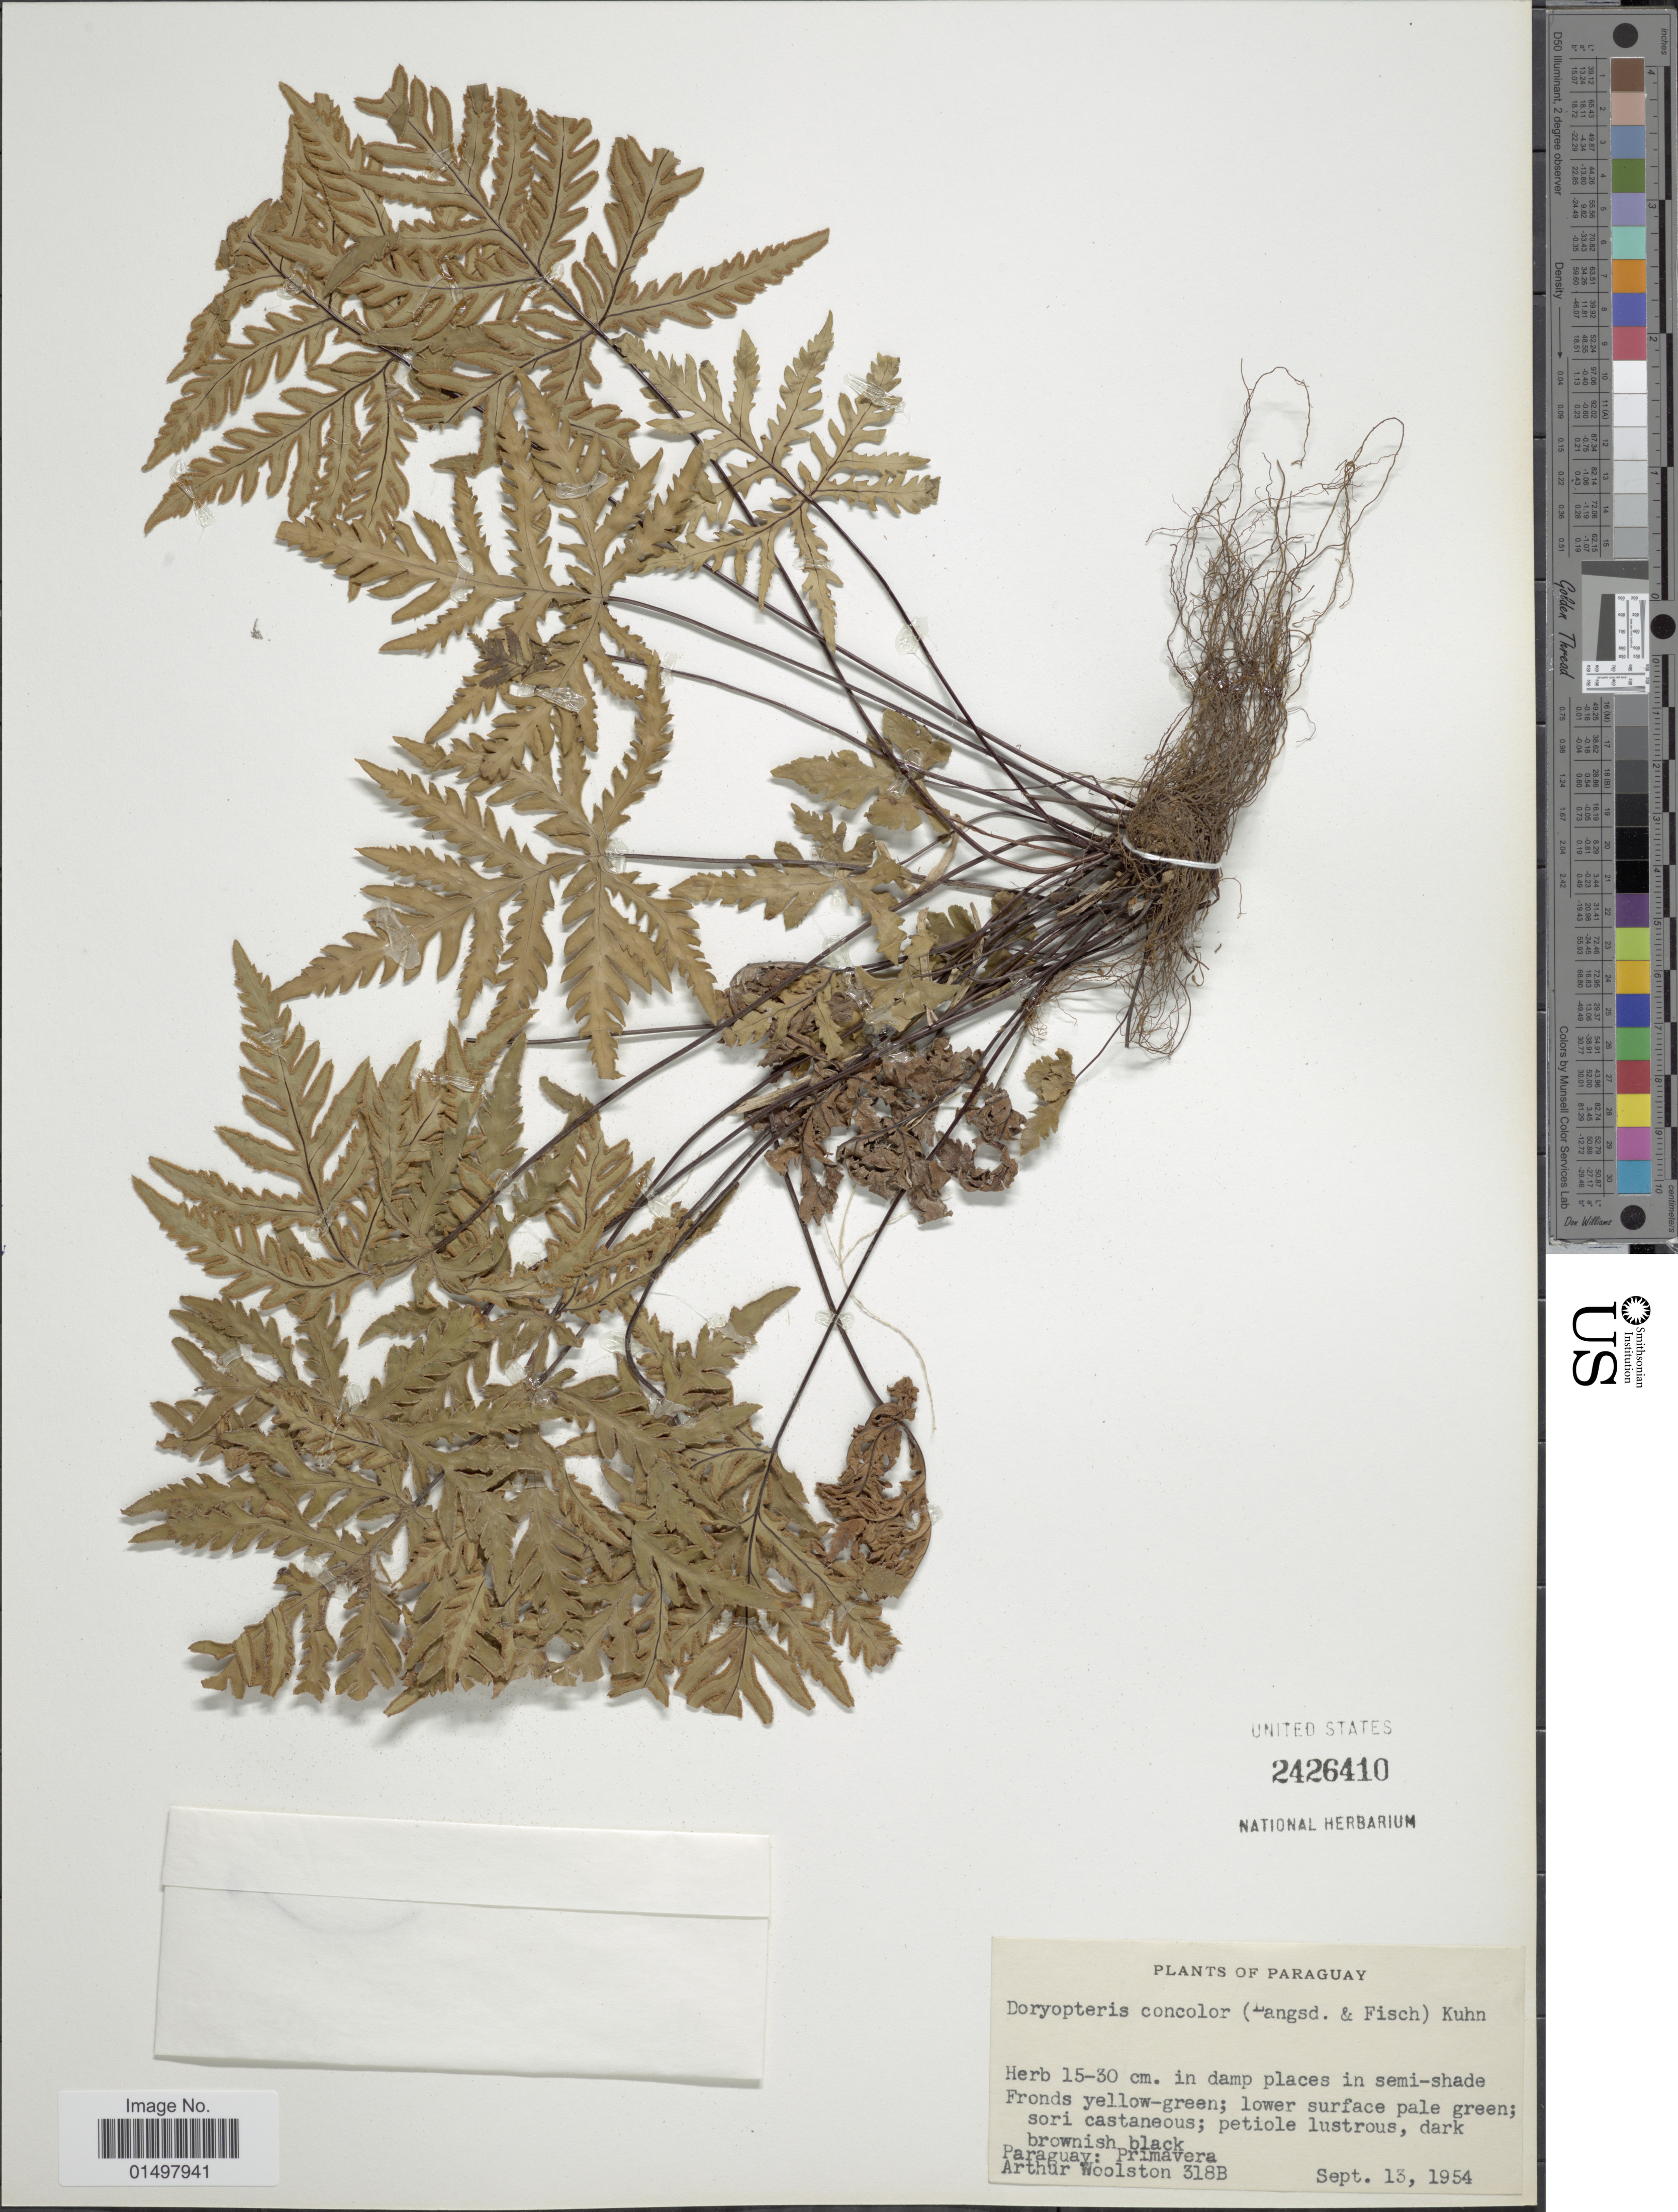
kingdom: Plantae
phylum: Tracheophyta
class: Polypodiopsida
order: Polypodiales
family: Pteridaceae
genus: Doryopteris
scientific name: Doryopteris concolor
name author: (Langsd. & Fisch.) Kuhn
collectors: A. L. Woolston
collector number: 318B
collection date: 1954-09-13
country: Paraguay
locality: Primavera.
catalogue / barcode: US 2426410